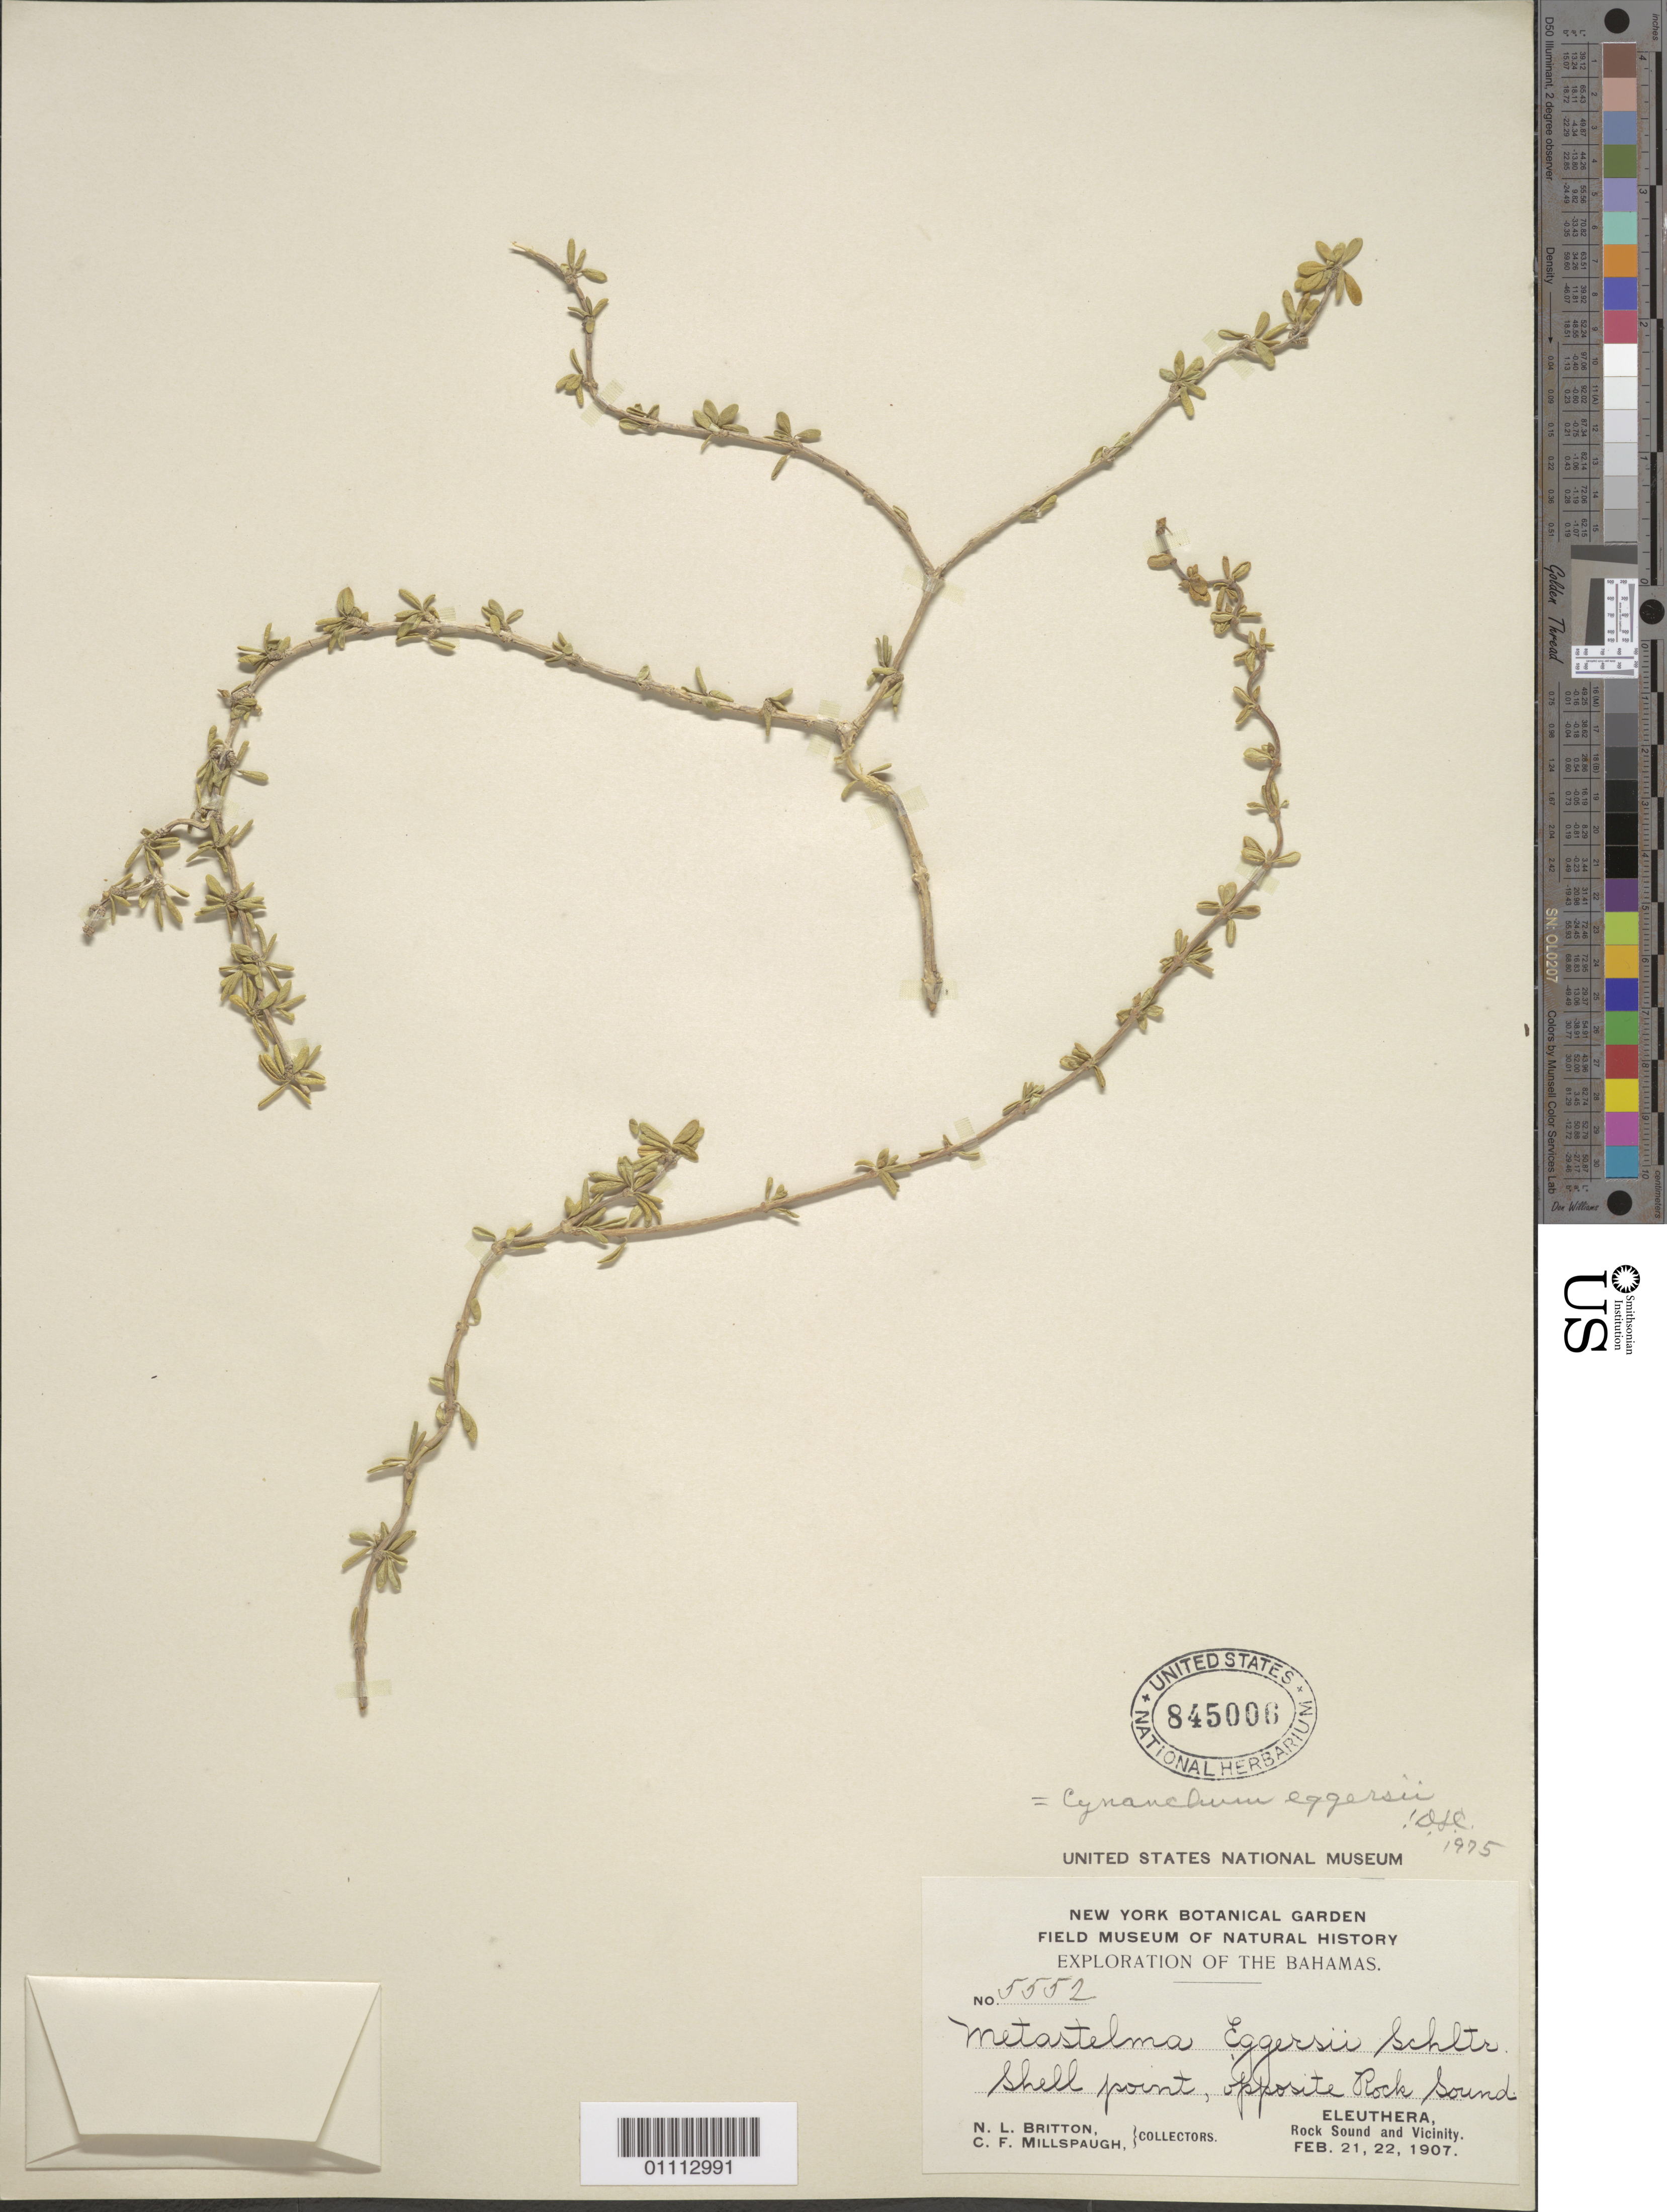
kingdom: Plantae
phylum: Tracheophyta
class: Magnoliopsida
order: Gentianales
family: Apocynaceae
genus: Cynanchum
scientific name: Cynanchum eggersii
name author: (Schltr.) Alain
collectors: N. Britton & C. F. Millspaugh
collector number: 5552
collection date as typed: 21 Feb 1907 and 22 Feb 1907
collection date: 1907-02-21,1907-02-22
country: Bahamas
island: Eleuthera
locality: Shell point, opposite Rock Sound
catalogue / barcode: US 845006